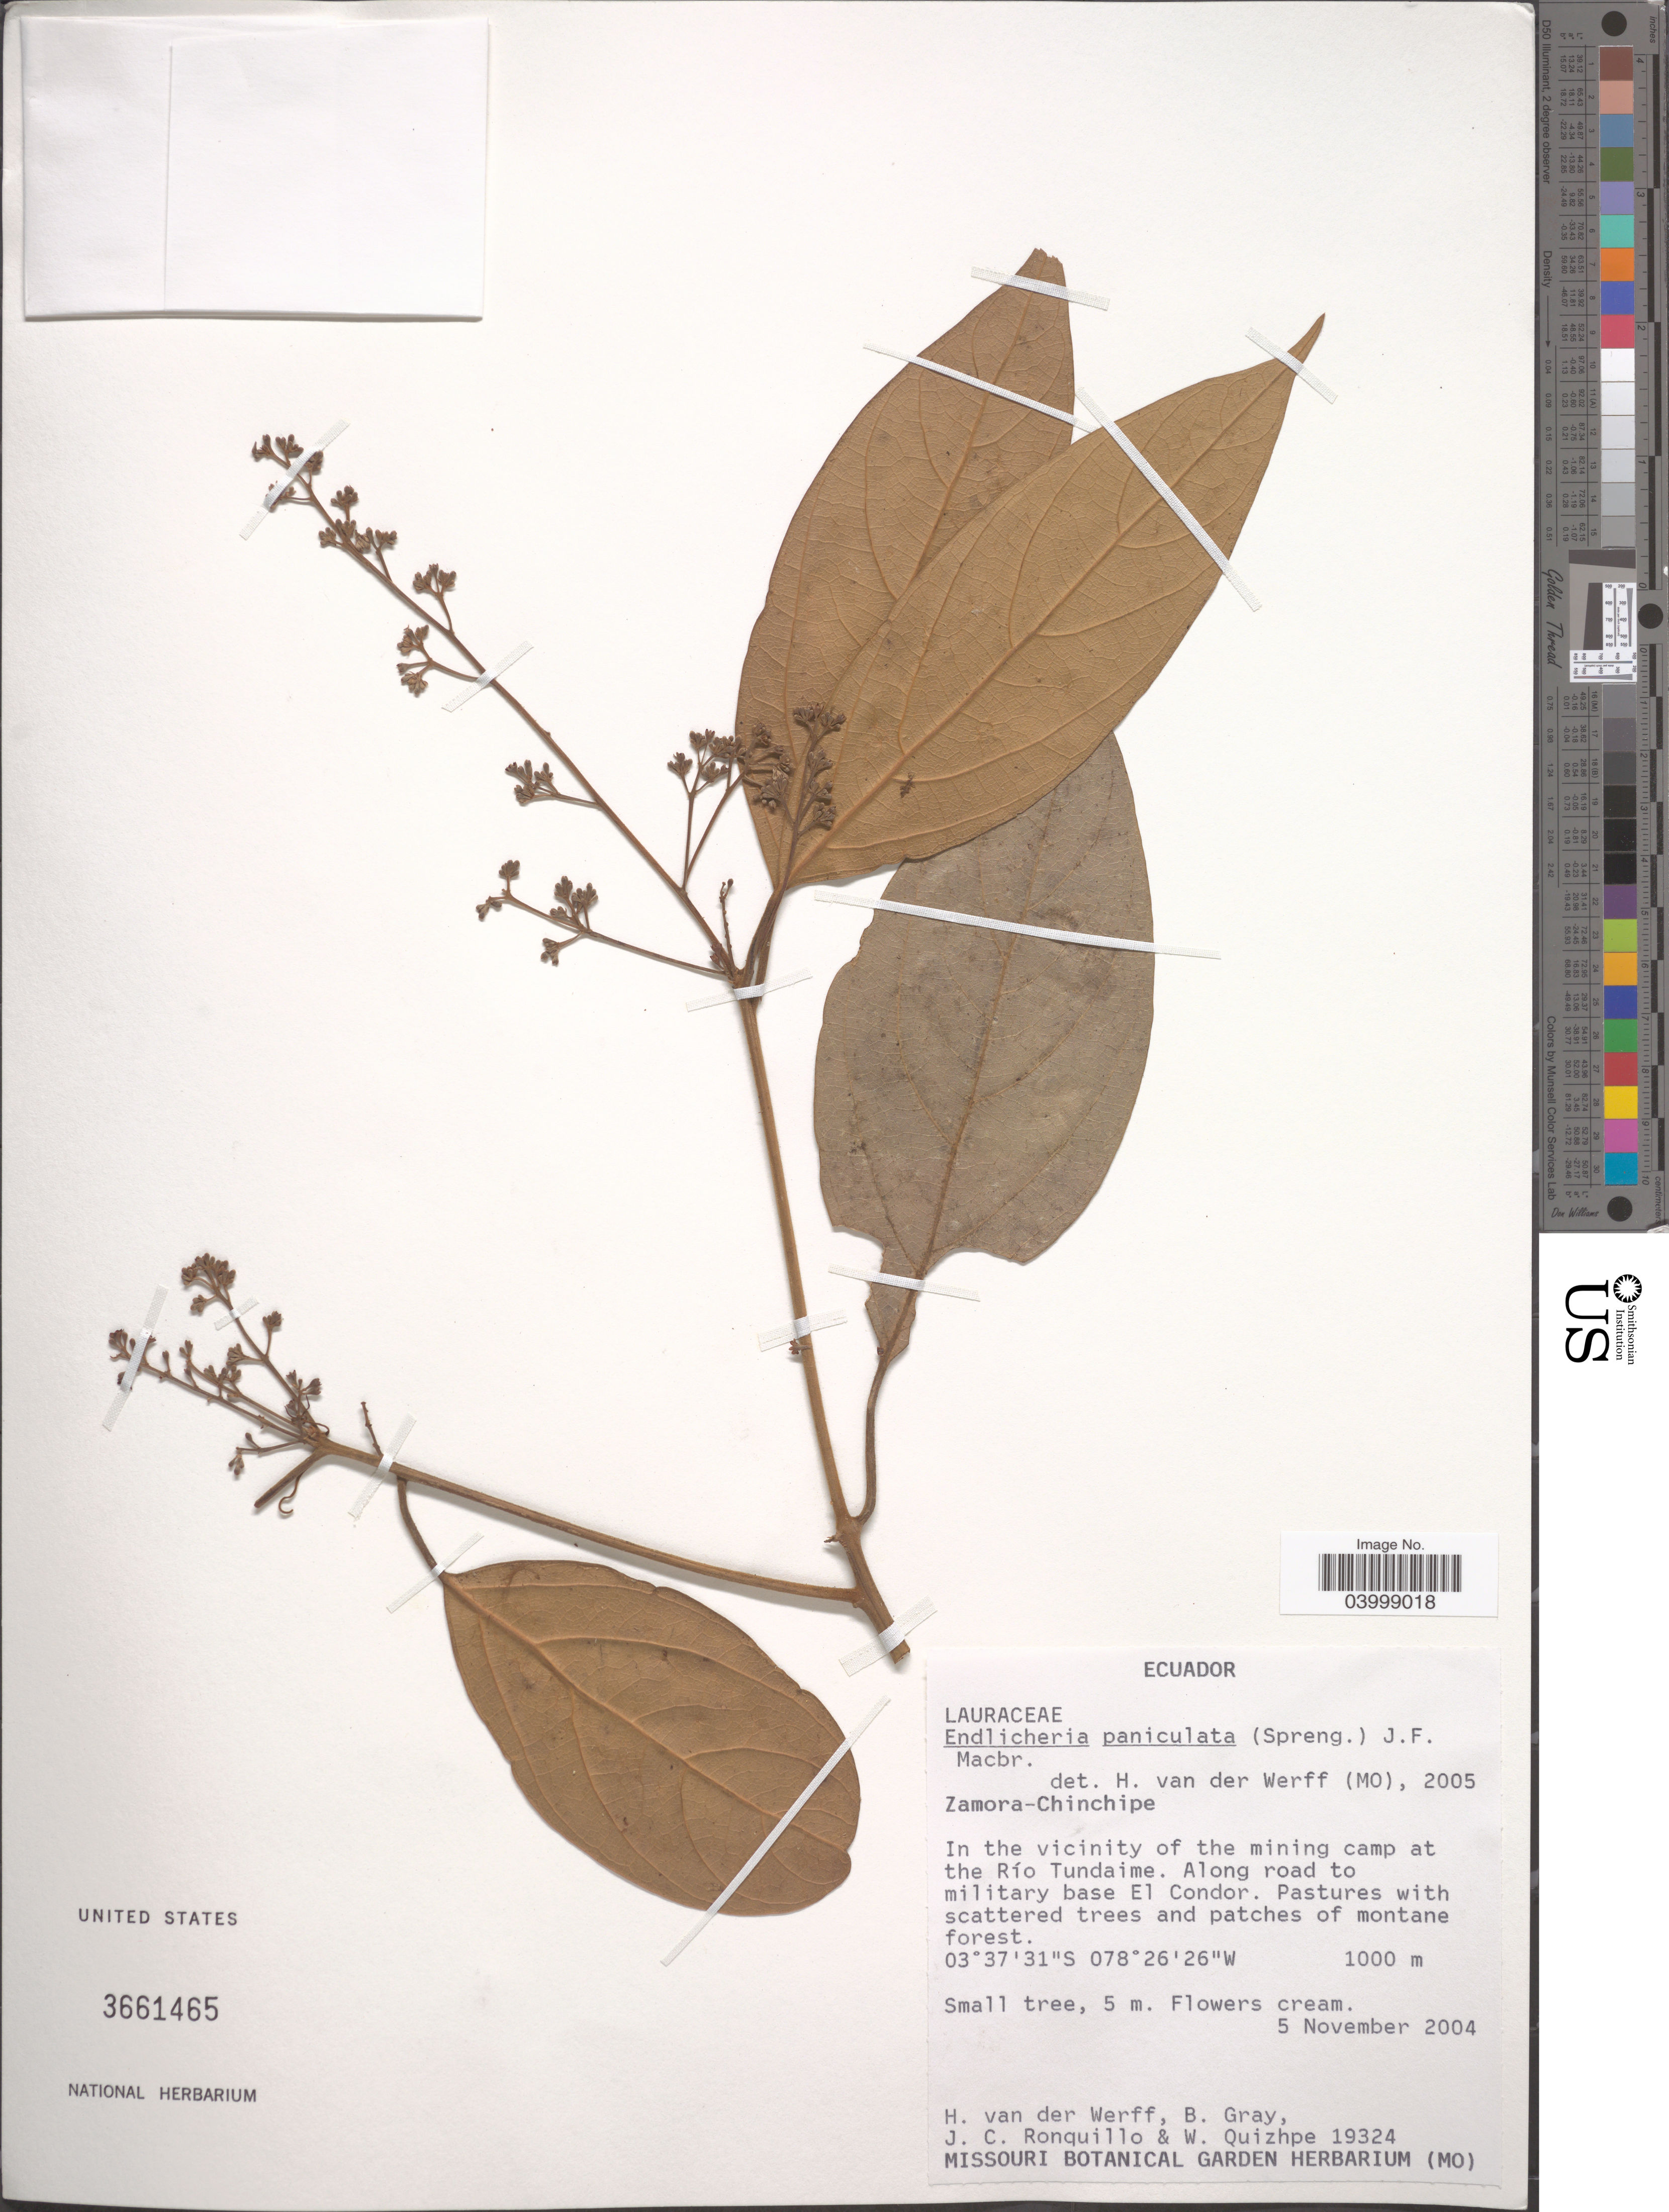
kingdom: Plantae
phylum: Tracheophyta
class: Magnoliopsida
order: Laurales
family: Lauraceae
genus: Endlicheria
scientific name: Endlicheria paniculata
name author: (Spreng.) J.F. Macbr.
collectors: H. van der Werff, B. Gray, J. Ronquillo & W. Quizhpe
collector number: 19324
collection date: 2004-11-05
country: Ecuador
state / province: Zamora-Chinchipe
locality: In the vicinity of the mining camp at the Río Tundaime. Along road to military base El Condor.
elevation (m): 1000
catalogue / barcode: US 3661465